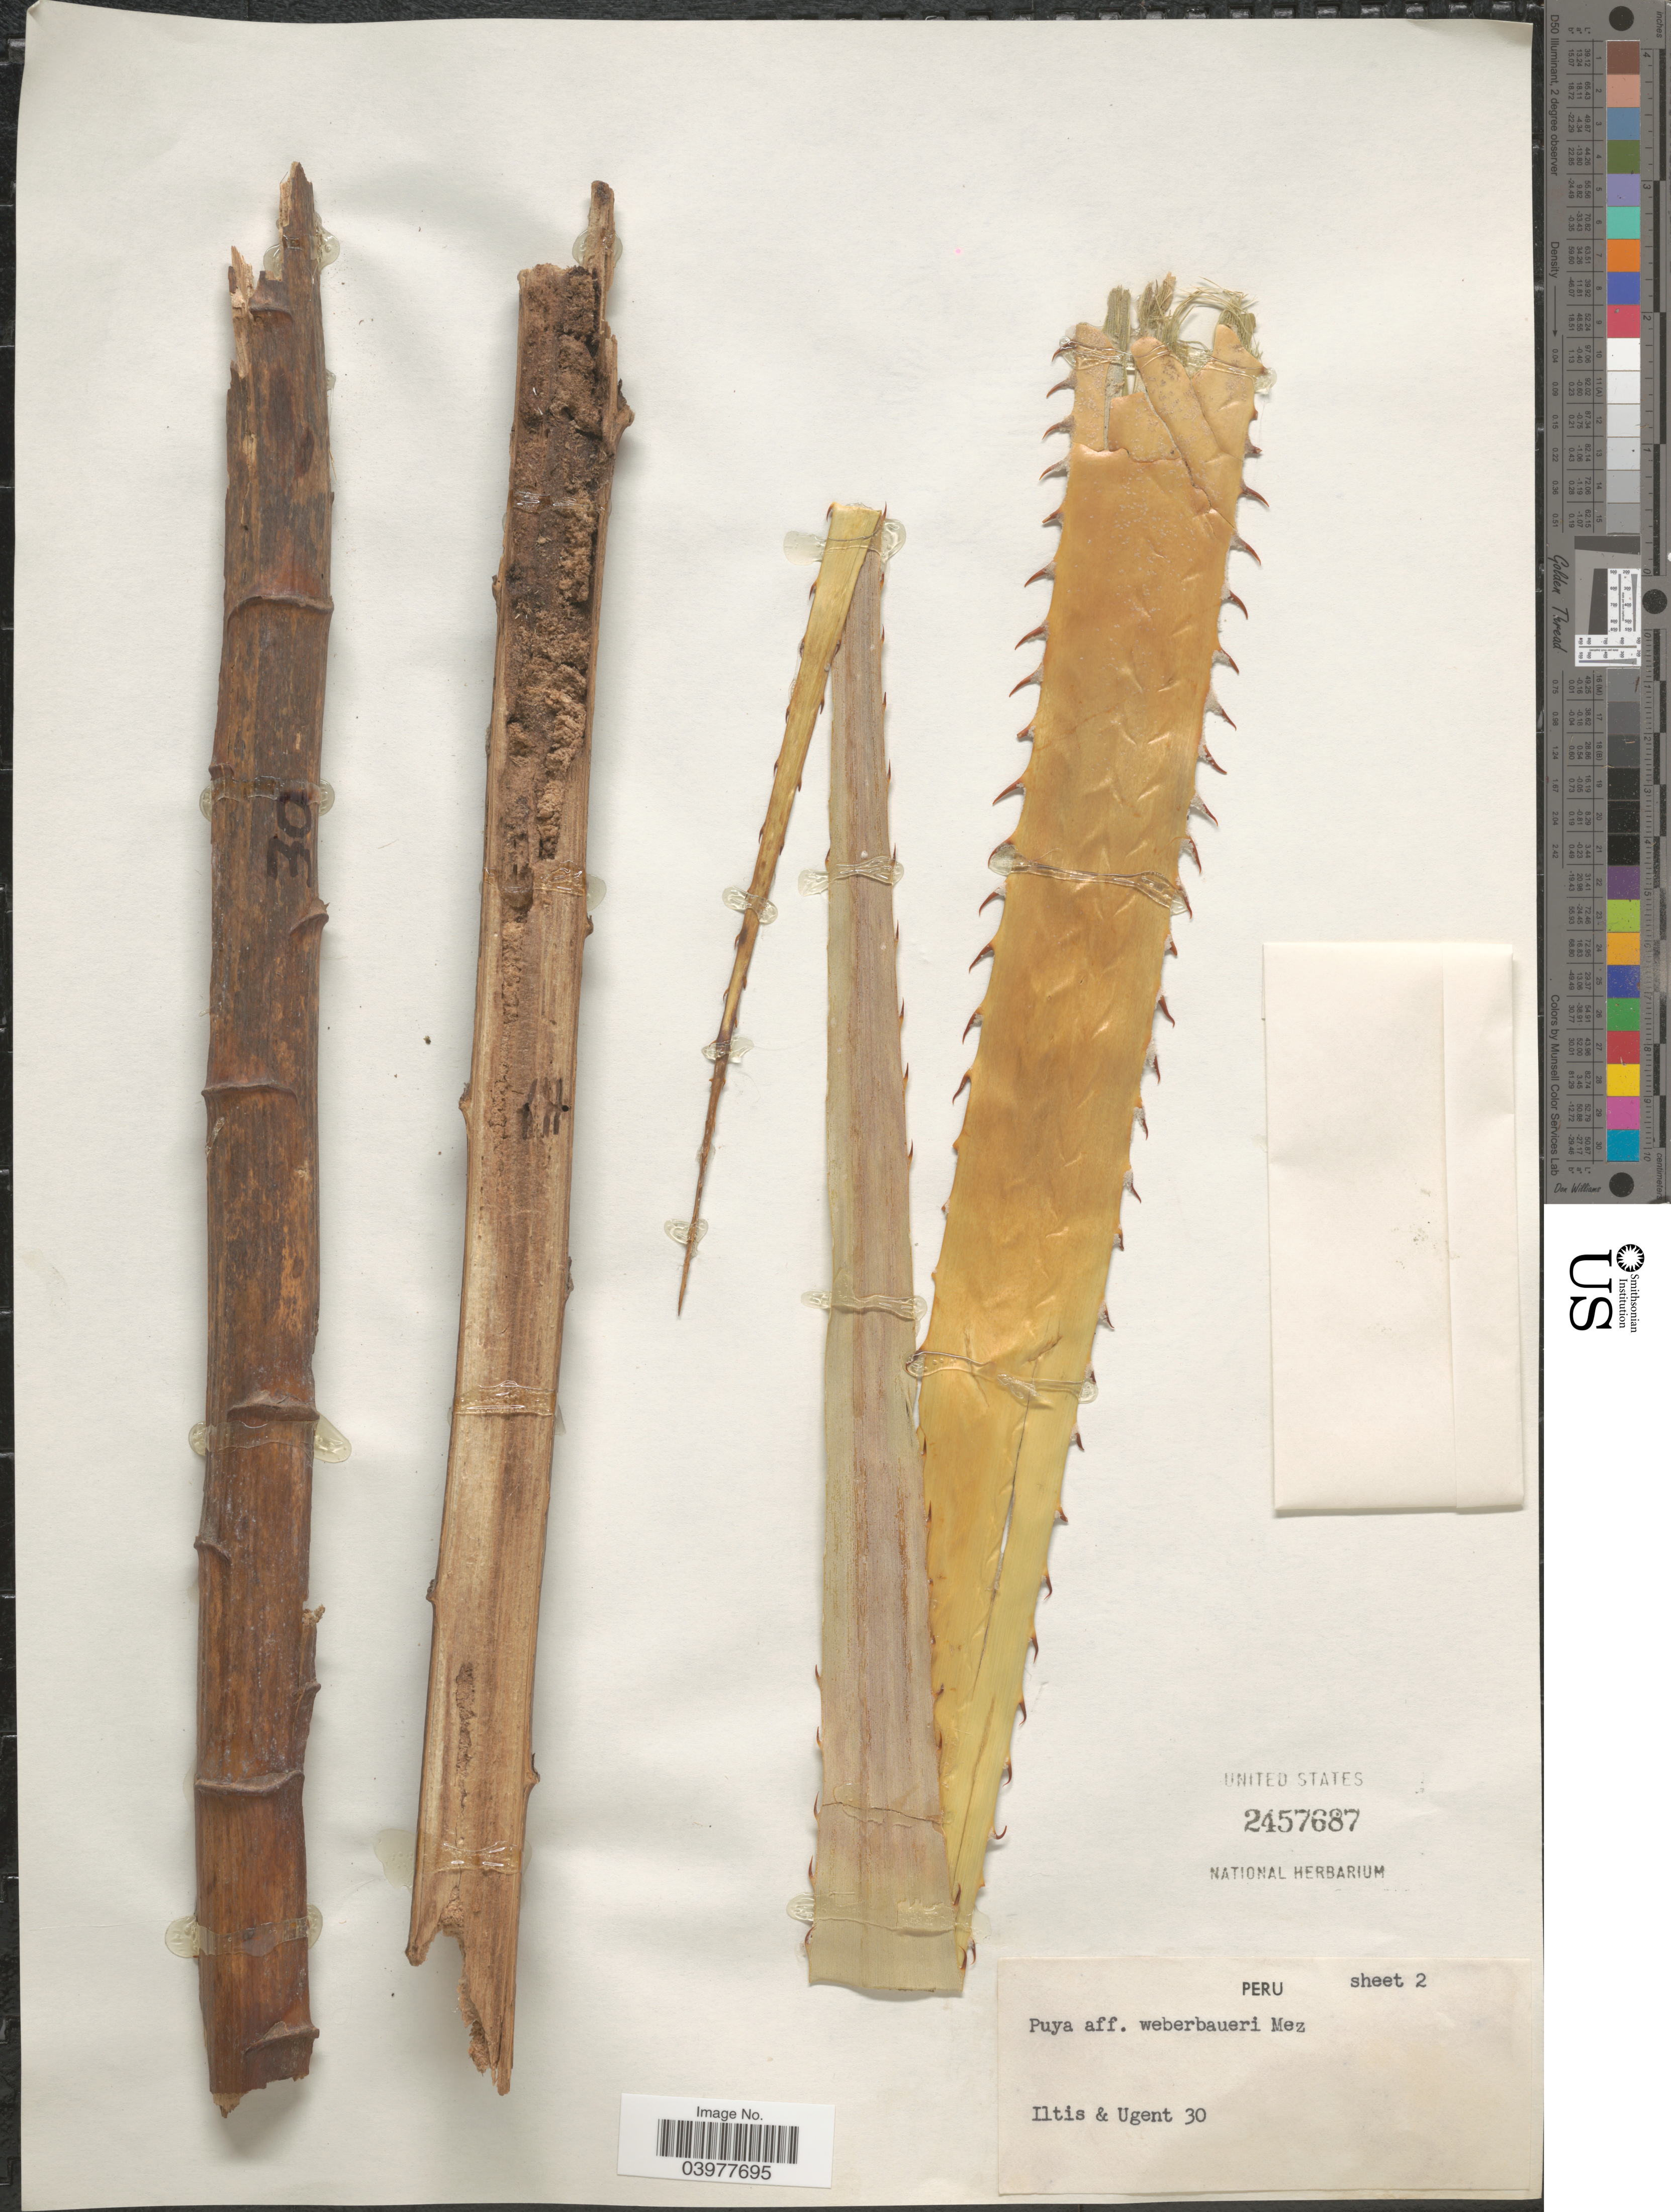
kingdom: Plantae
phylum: Tracheophyta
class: Liliopsida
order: Poales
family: Bromeliaceae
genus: Puya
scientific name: Puya weberbaueri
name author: Mez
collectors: -- Iltis & Ugent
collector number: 30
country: Peru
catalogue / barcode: US 2457687